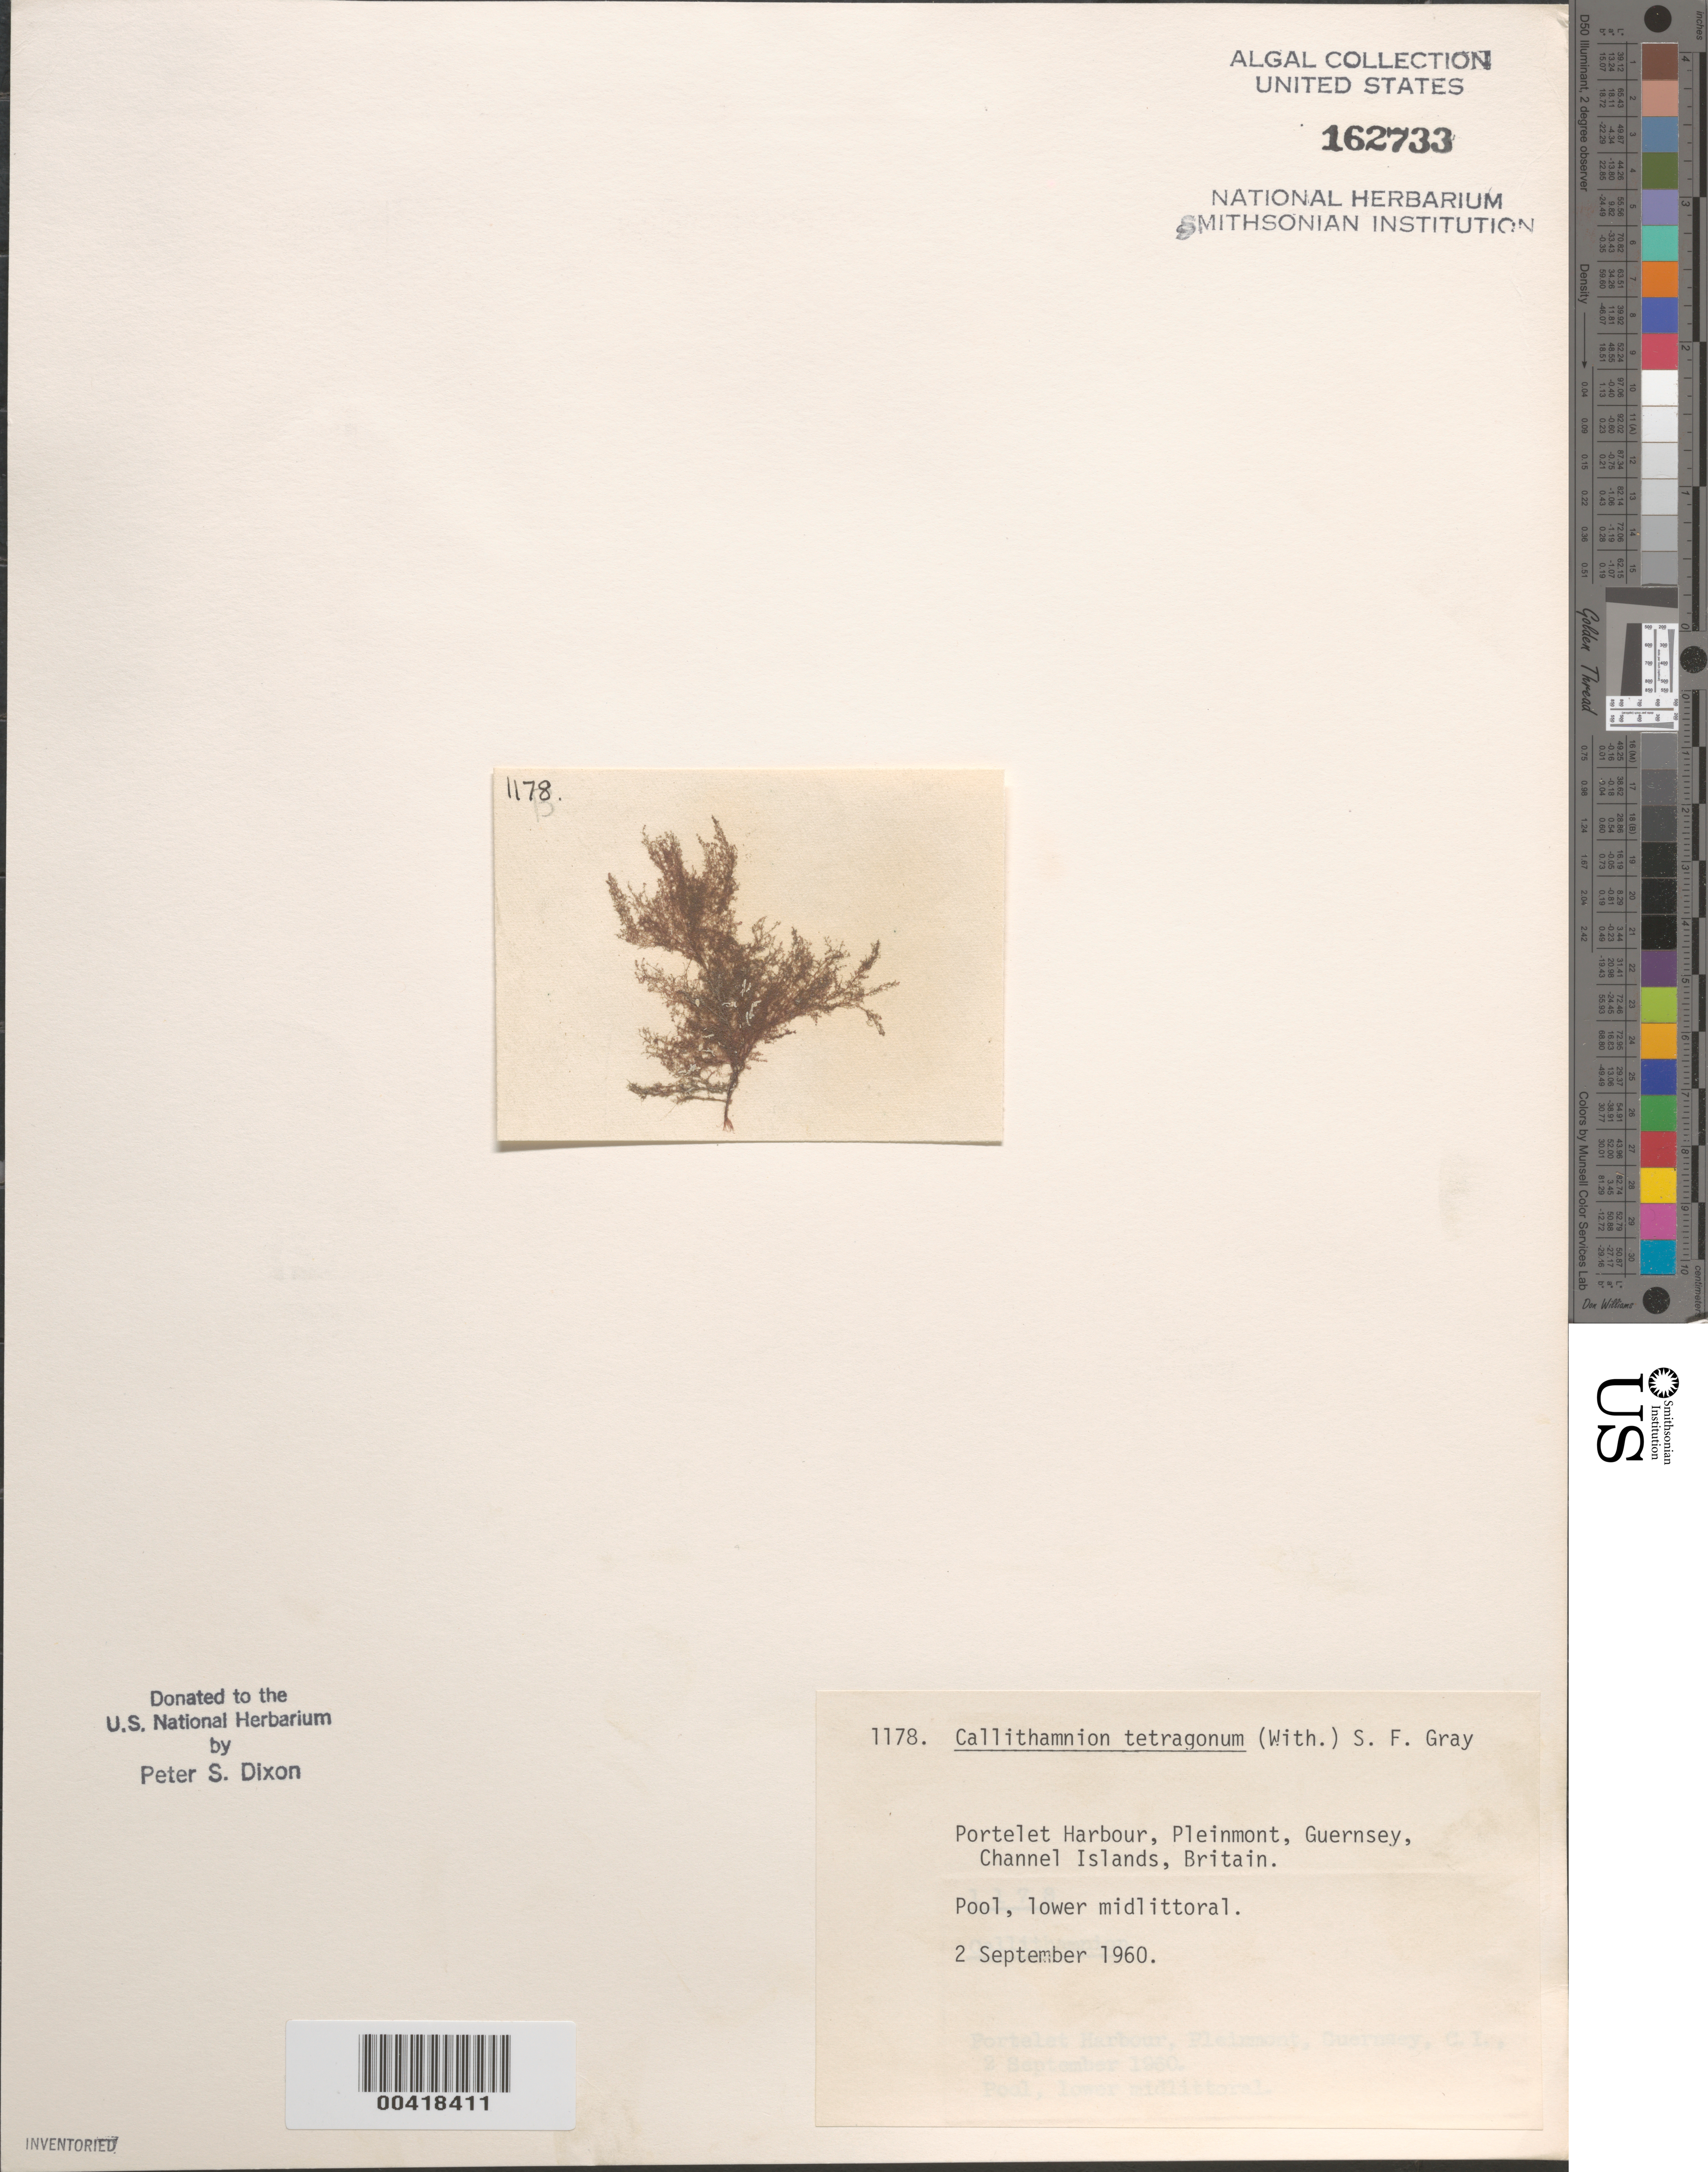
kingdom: Plantae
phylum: Rhodophyta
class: Florideophyceae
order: Ceramiales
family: Callithamniaceae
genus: Callithamnion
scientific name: Callithamnion tetragonum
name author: (With.) S.F. Gray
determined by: Dixon, P. S.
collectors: P. S. Dixon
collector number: PSD 1178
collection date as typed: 02 Sep 1960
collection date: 1960-09-02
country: United Kingdom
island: Guernsey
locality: Portelet Harbor, Pleinmont. Bailiwick of Guernsey.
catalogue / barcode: US 162733